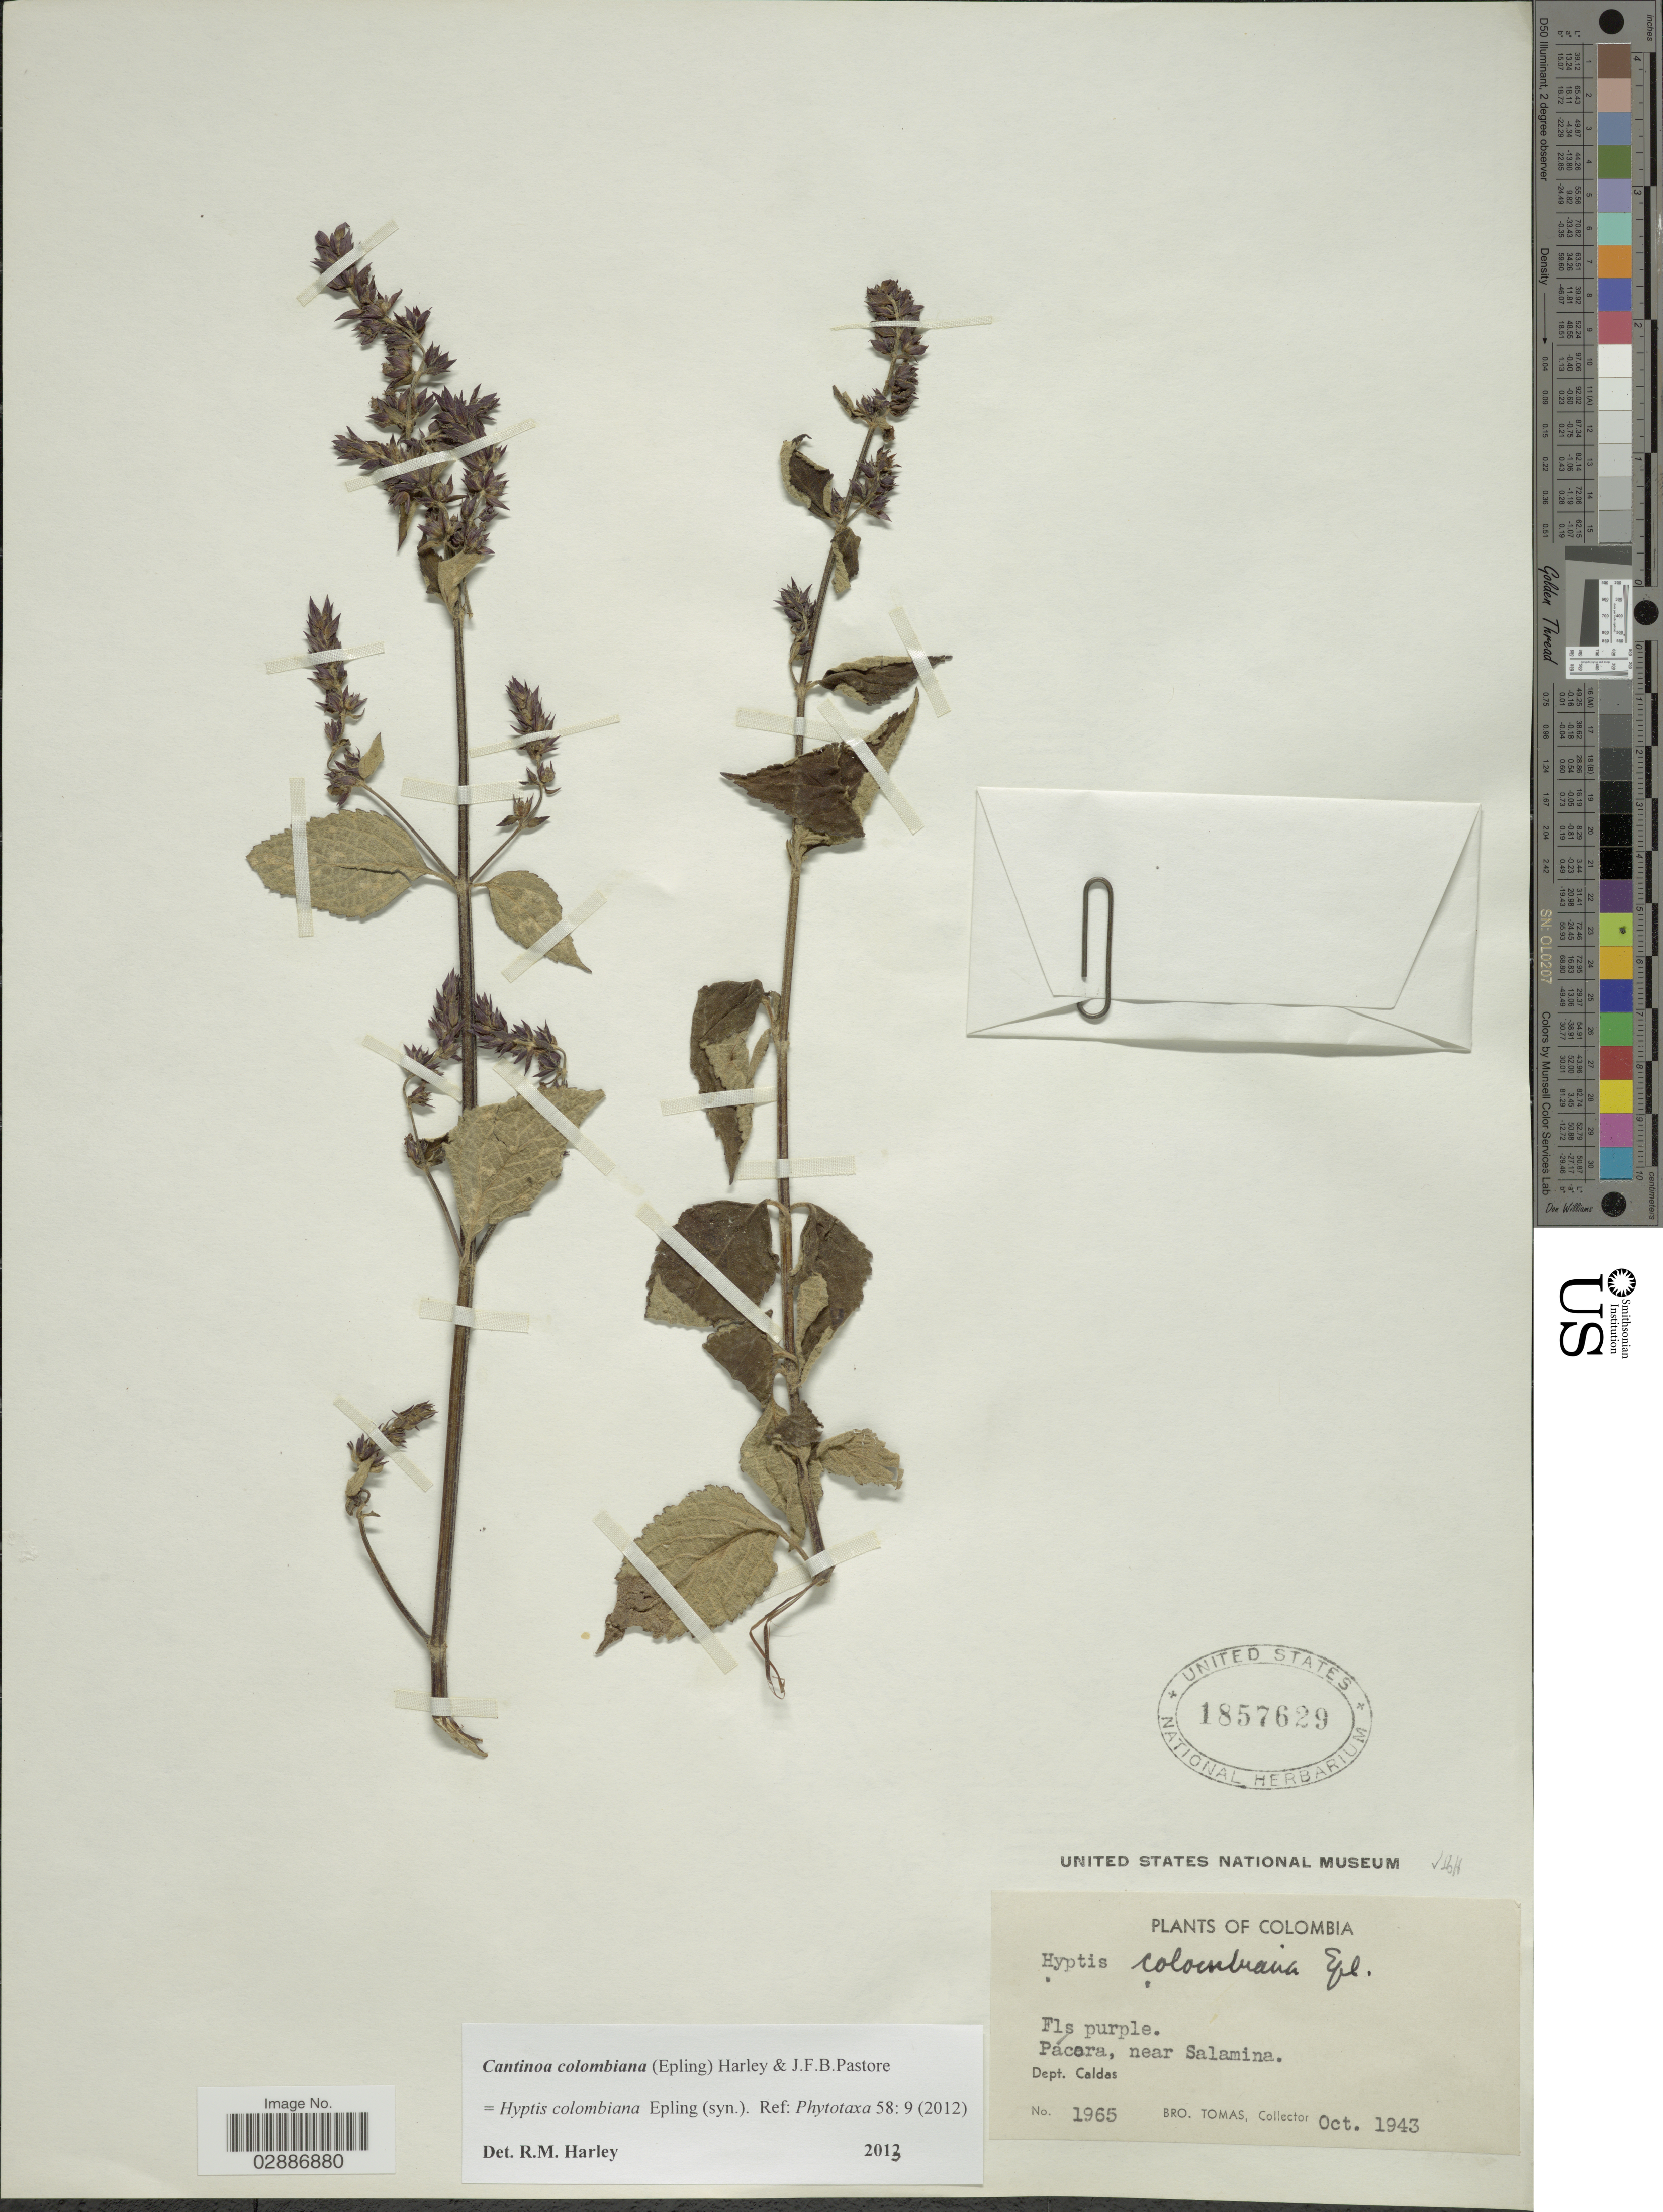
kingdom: Plantae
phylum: Tracheophyta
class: Magnoliopsida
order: Lamiales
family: Lamiaceae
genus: Cantinoa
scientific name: Cantinoa colombiana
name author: (Epling) Harley & J.F.B. Pastore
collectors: B. Tomas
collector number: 1965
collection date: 1943-10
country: Colombia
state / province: Caldas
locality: Pácora, near Salamina. Dept. Caldas.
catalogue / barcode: US 1857629